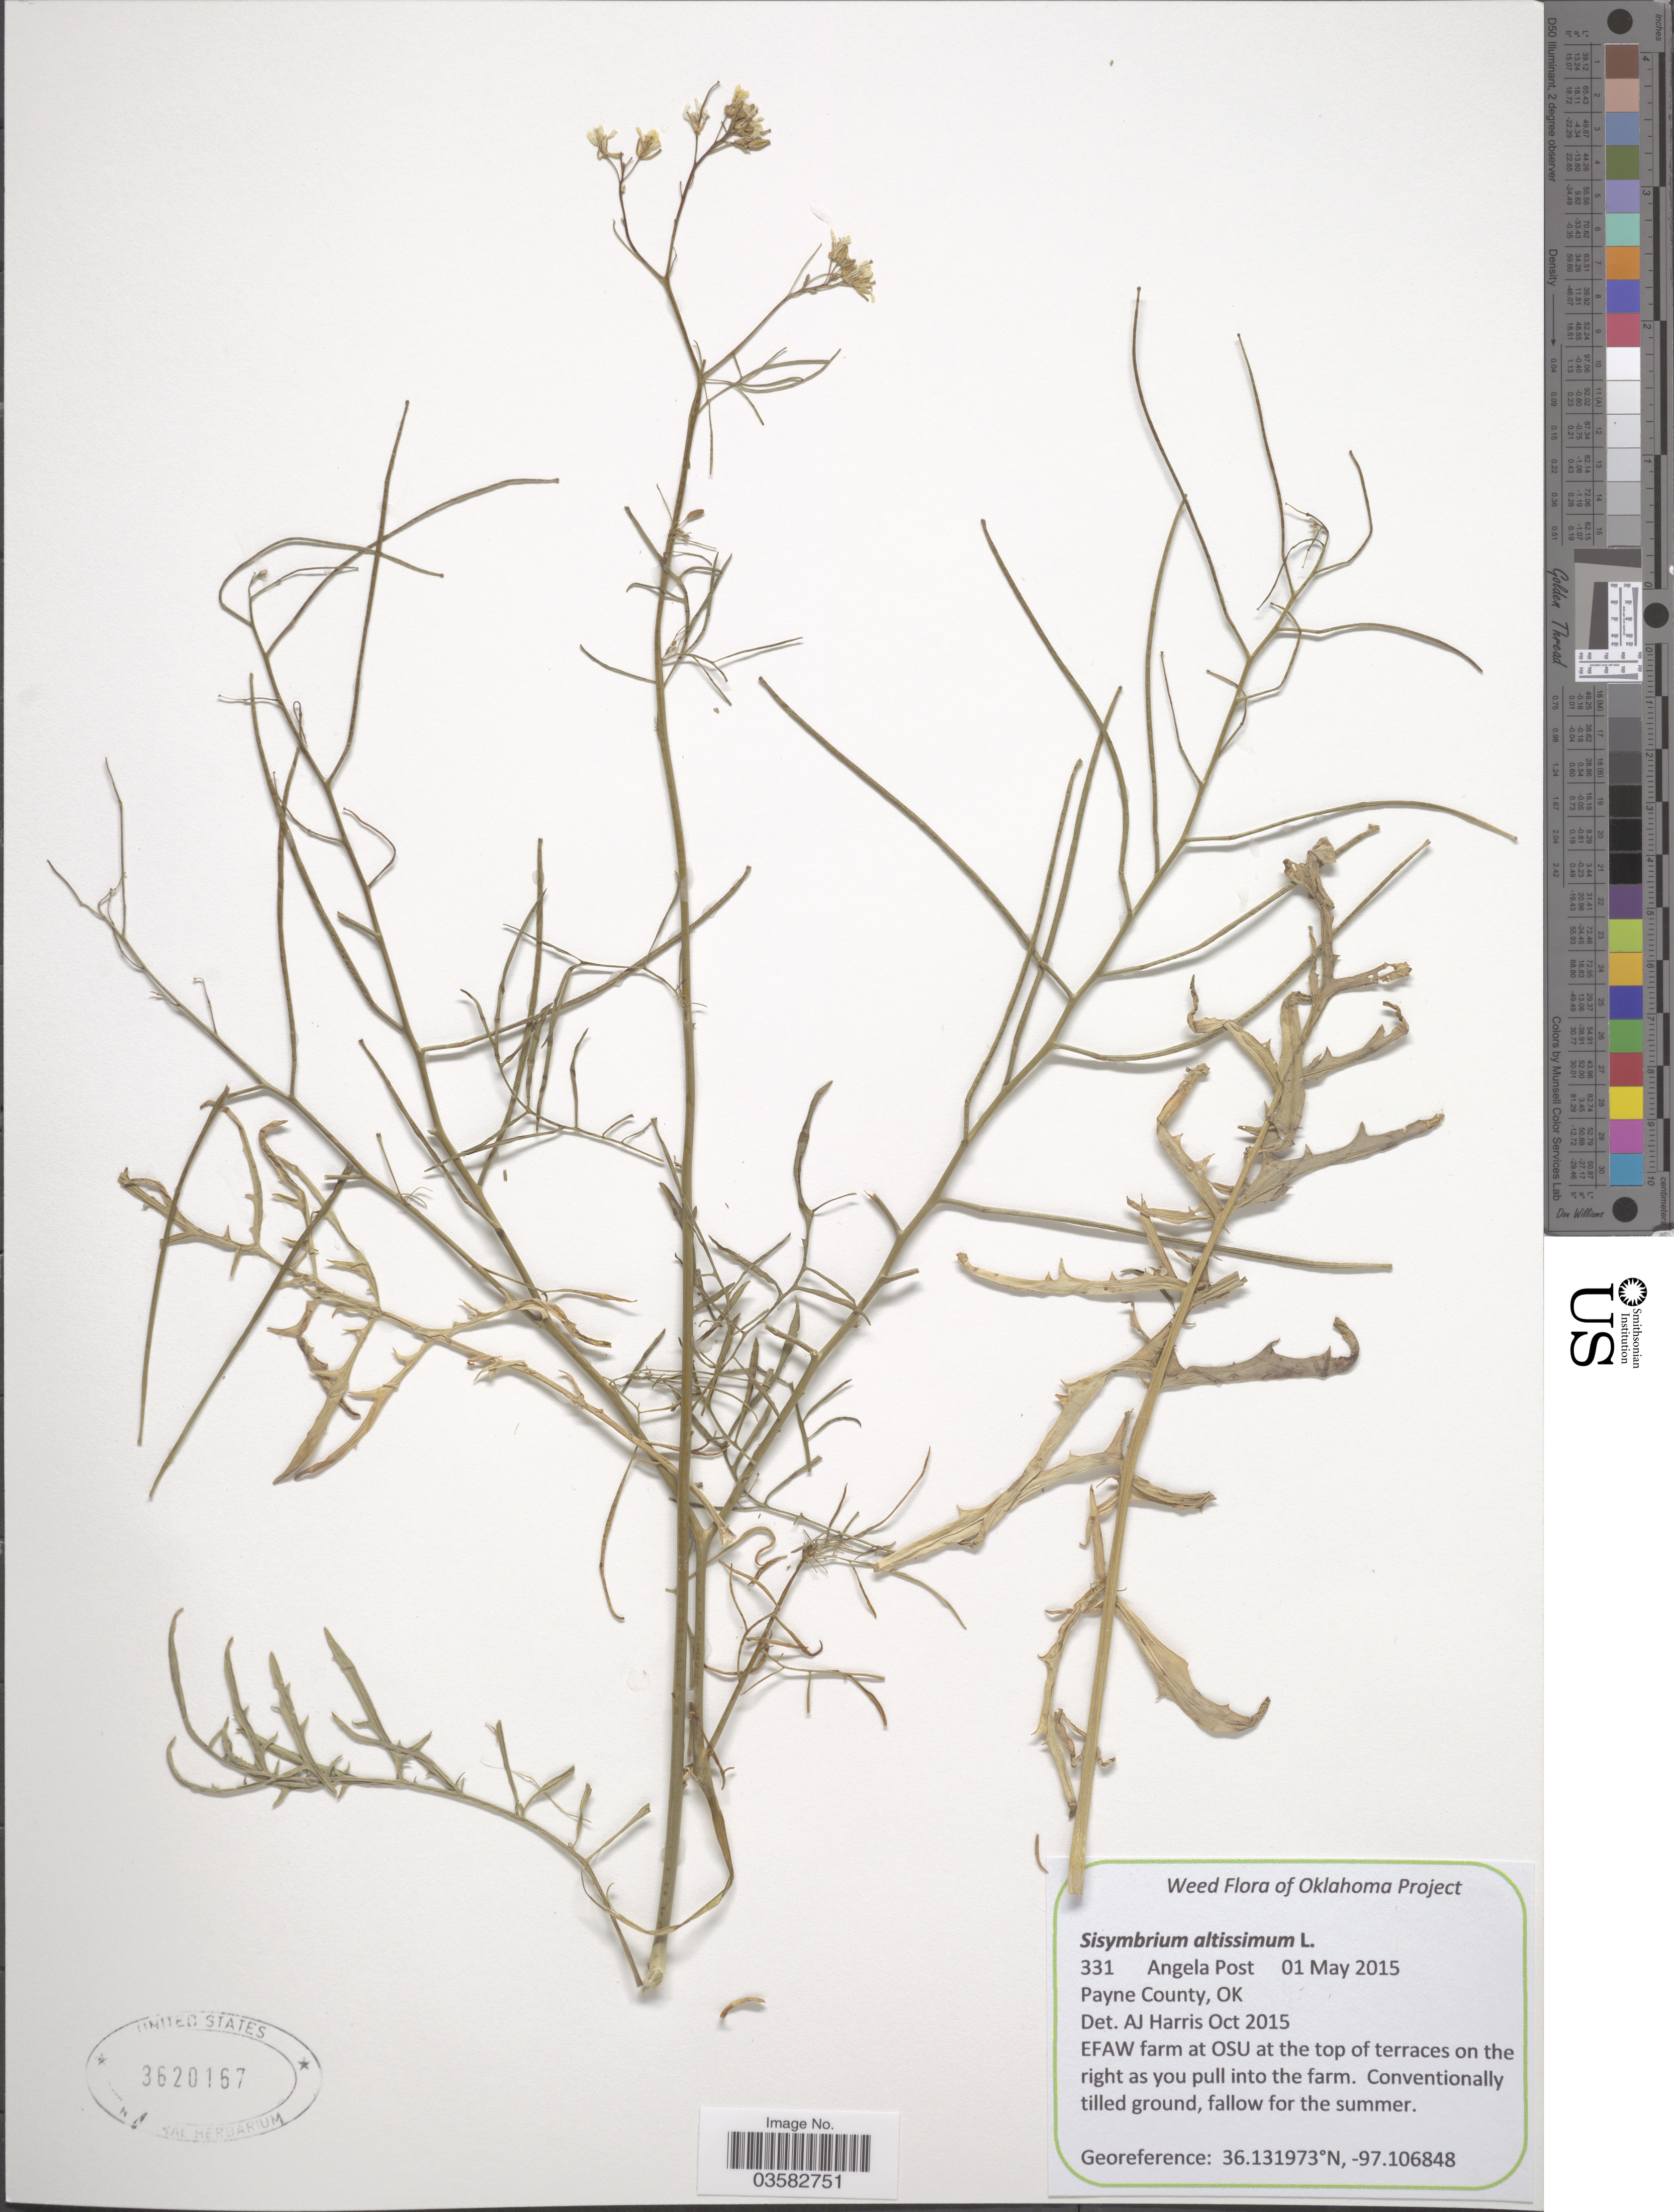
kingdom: Plantae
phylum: Tracheophyta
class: Magnoliopsida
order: Brassicales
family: Brassicaceae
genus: Sisymbrium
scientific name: Sisymbrium altissimum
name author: L.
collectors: A. Post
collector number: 331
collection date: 2015-05-01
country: United States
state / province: Oklahoma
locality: Payne County.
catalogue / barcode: US 3620167